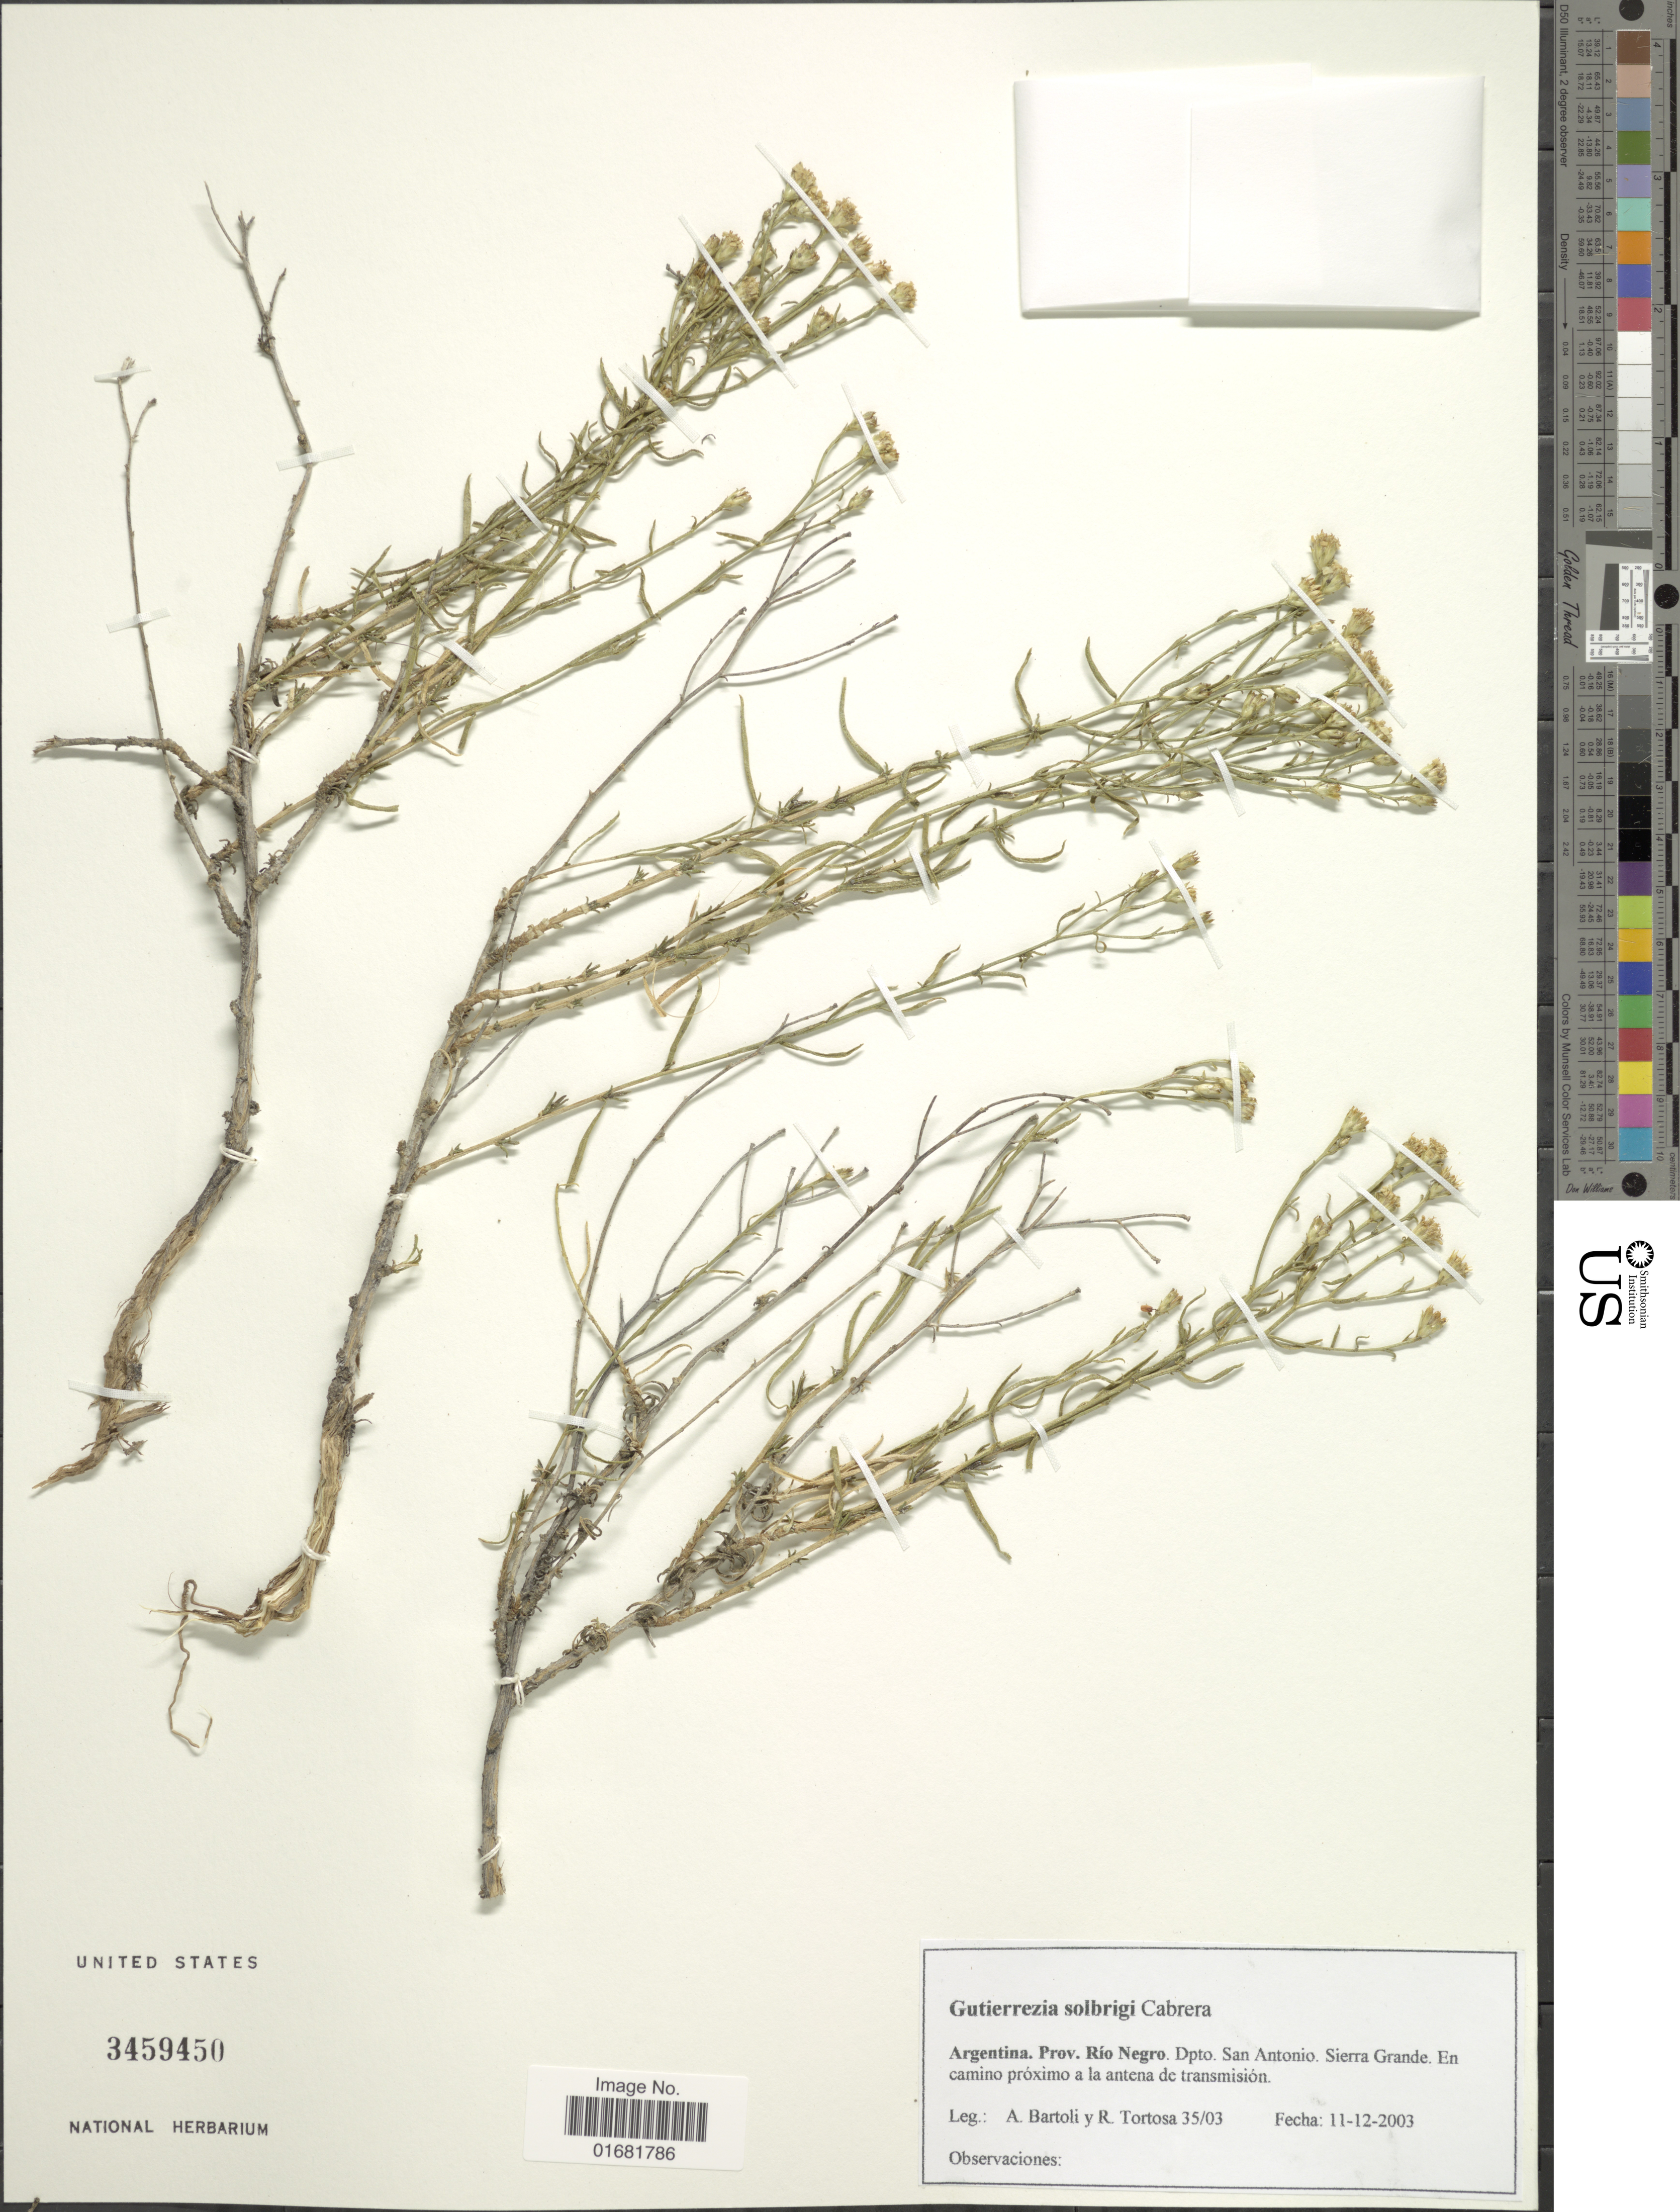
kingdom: Plantae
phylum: Tracheophyta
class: Magnoliopsida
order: Asterales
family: Asteraceae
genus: Gutierrezia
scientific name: Gutierrezia spathulata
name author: (Phil.) Kurtz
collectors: A. Bartoli & R. D. Tortosa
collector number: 25/03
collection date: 2003-12-11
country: Argentina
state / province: Rio Negro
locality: Dpto. San Antonio. Sierra Grande. En camino próximo a la antena de transmisión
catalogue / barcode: US 3459450